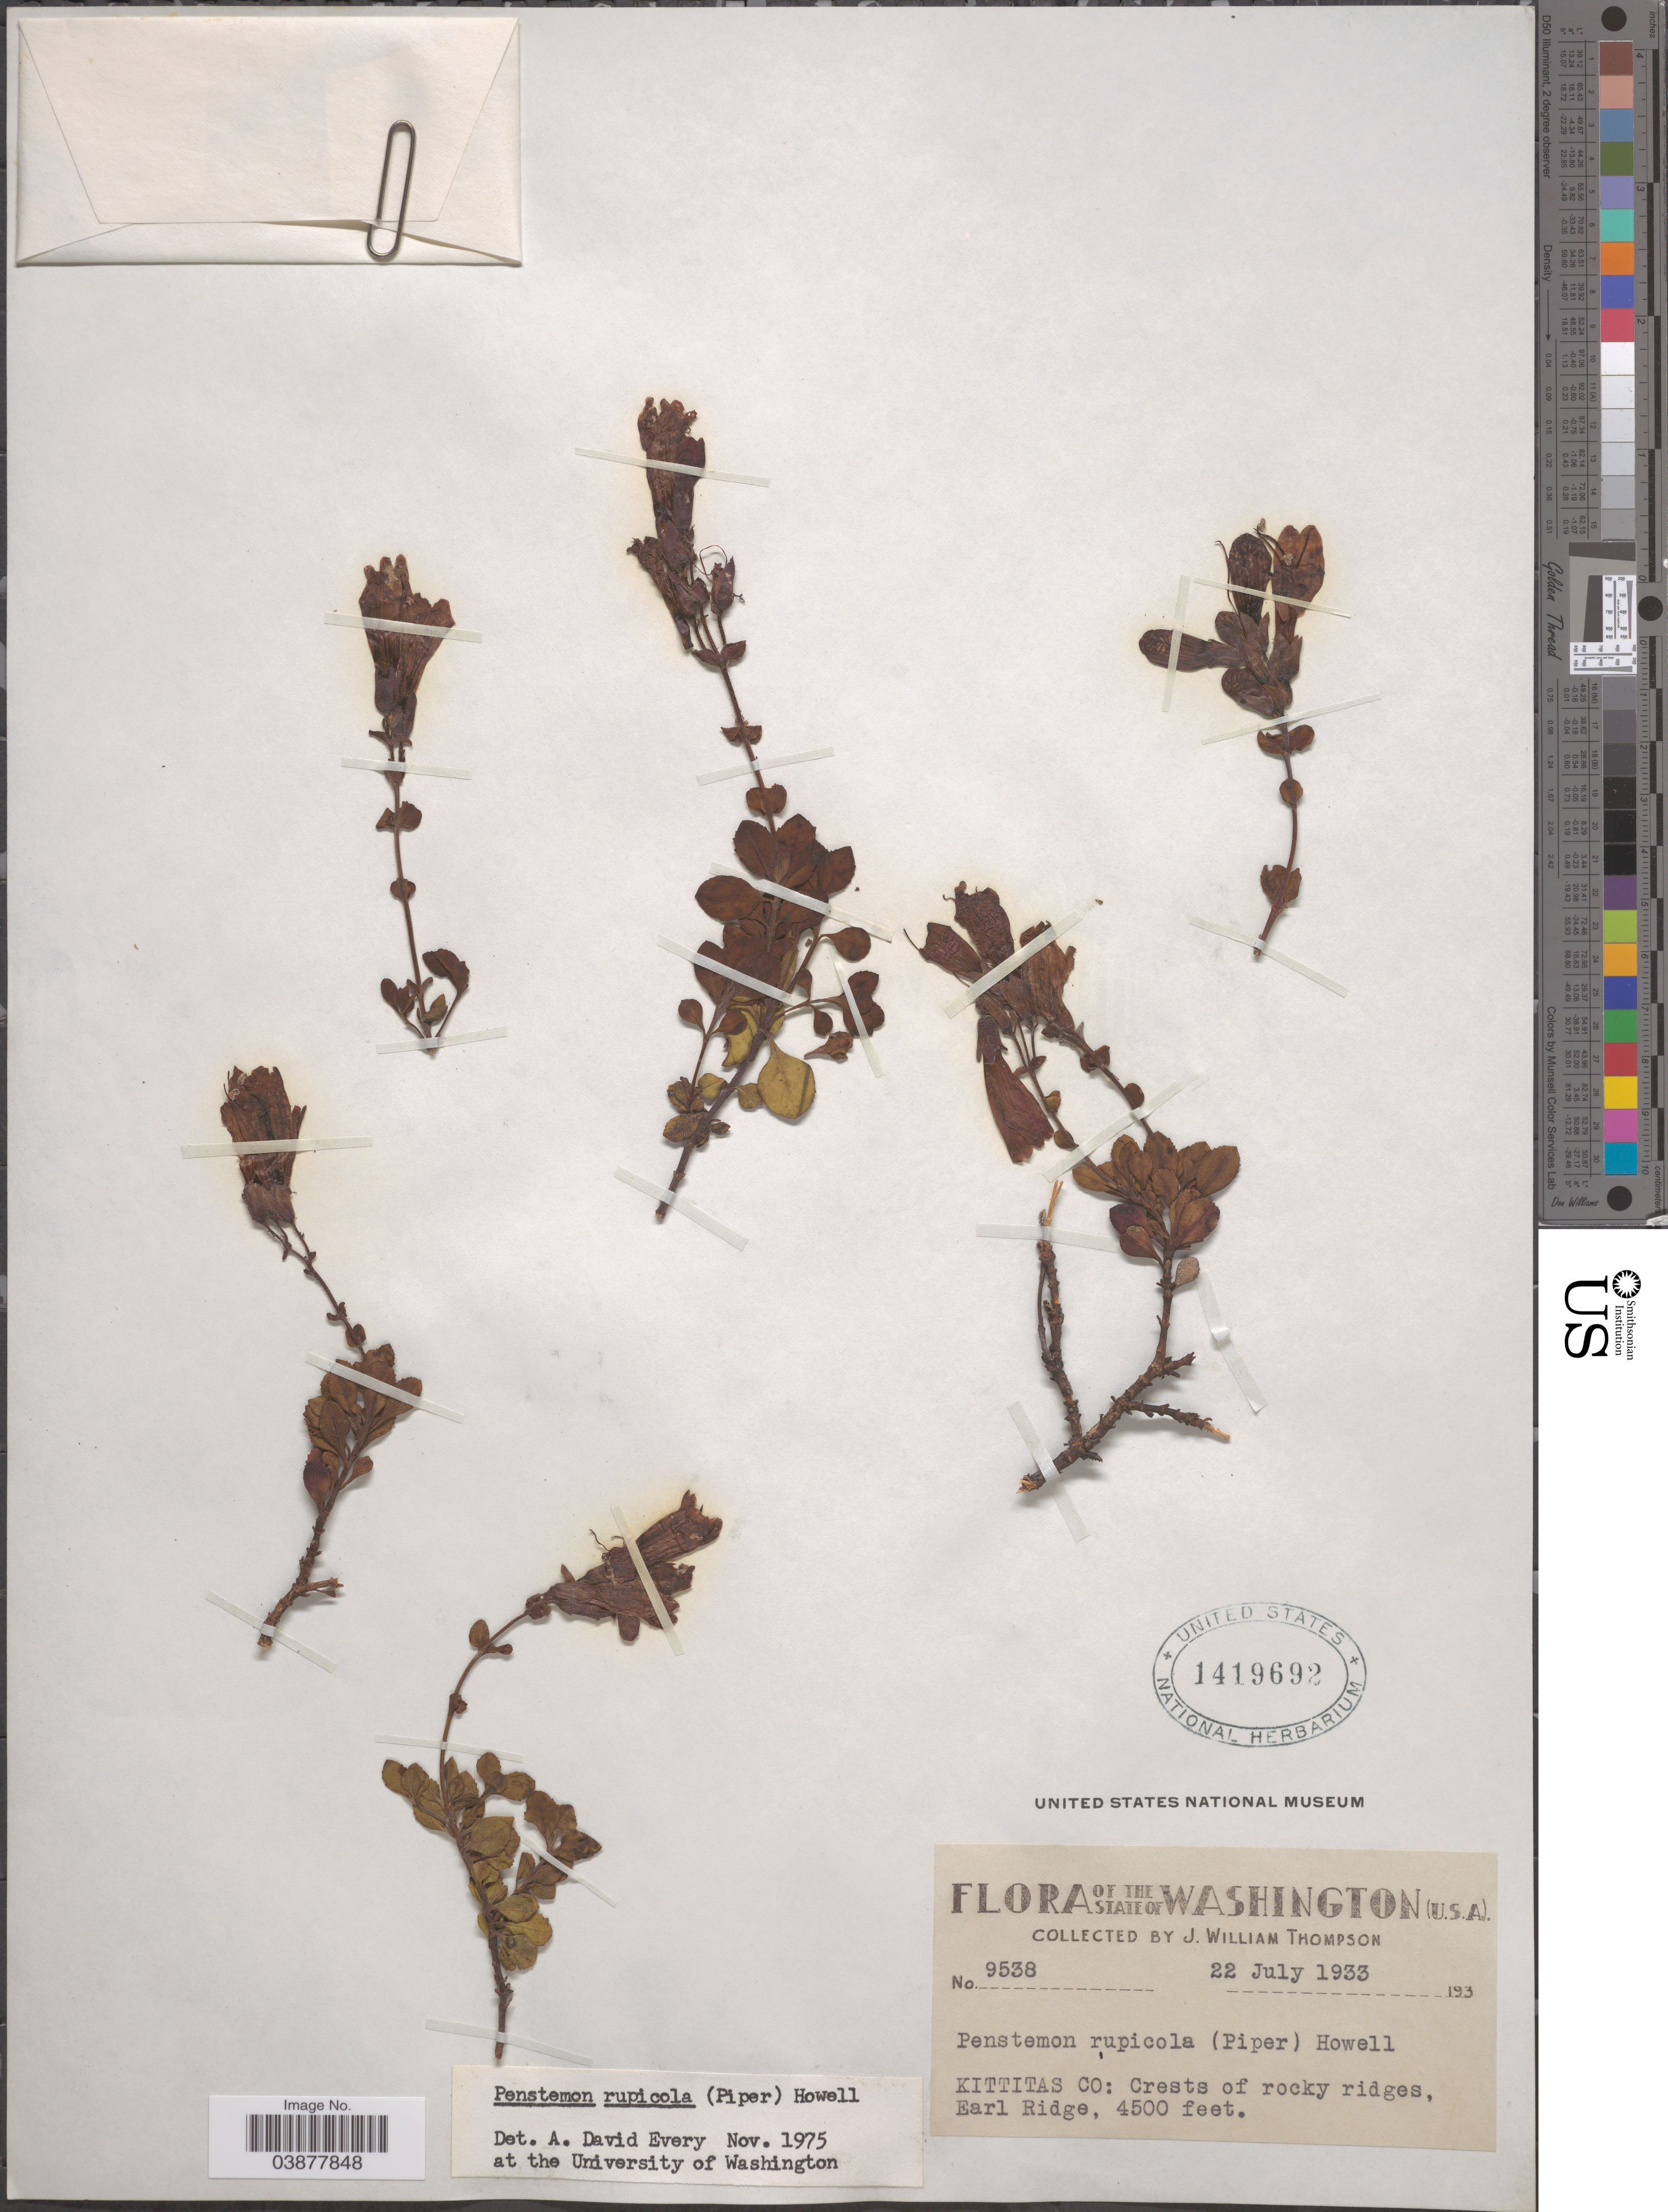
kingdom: Plantae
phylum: Tracheophyta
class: Magnoliopsida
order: Lamiales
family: Plantaginaceae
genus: Penstemon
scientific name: Penstemon rupicola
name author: (Piper) Howell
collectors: J. W. Thompson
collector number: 9538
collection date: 1933-07-22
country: United States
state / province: Washington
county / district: Kittitas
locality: Kittitas Co: Crests of rocky ridges, Earl Ridge.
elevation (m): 1372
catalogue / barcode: US 1419692